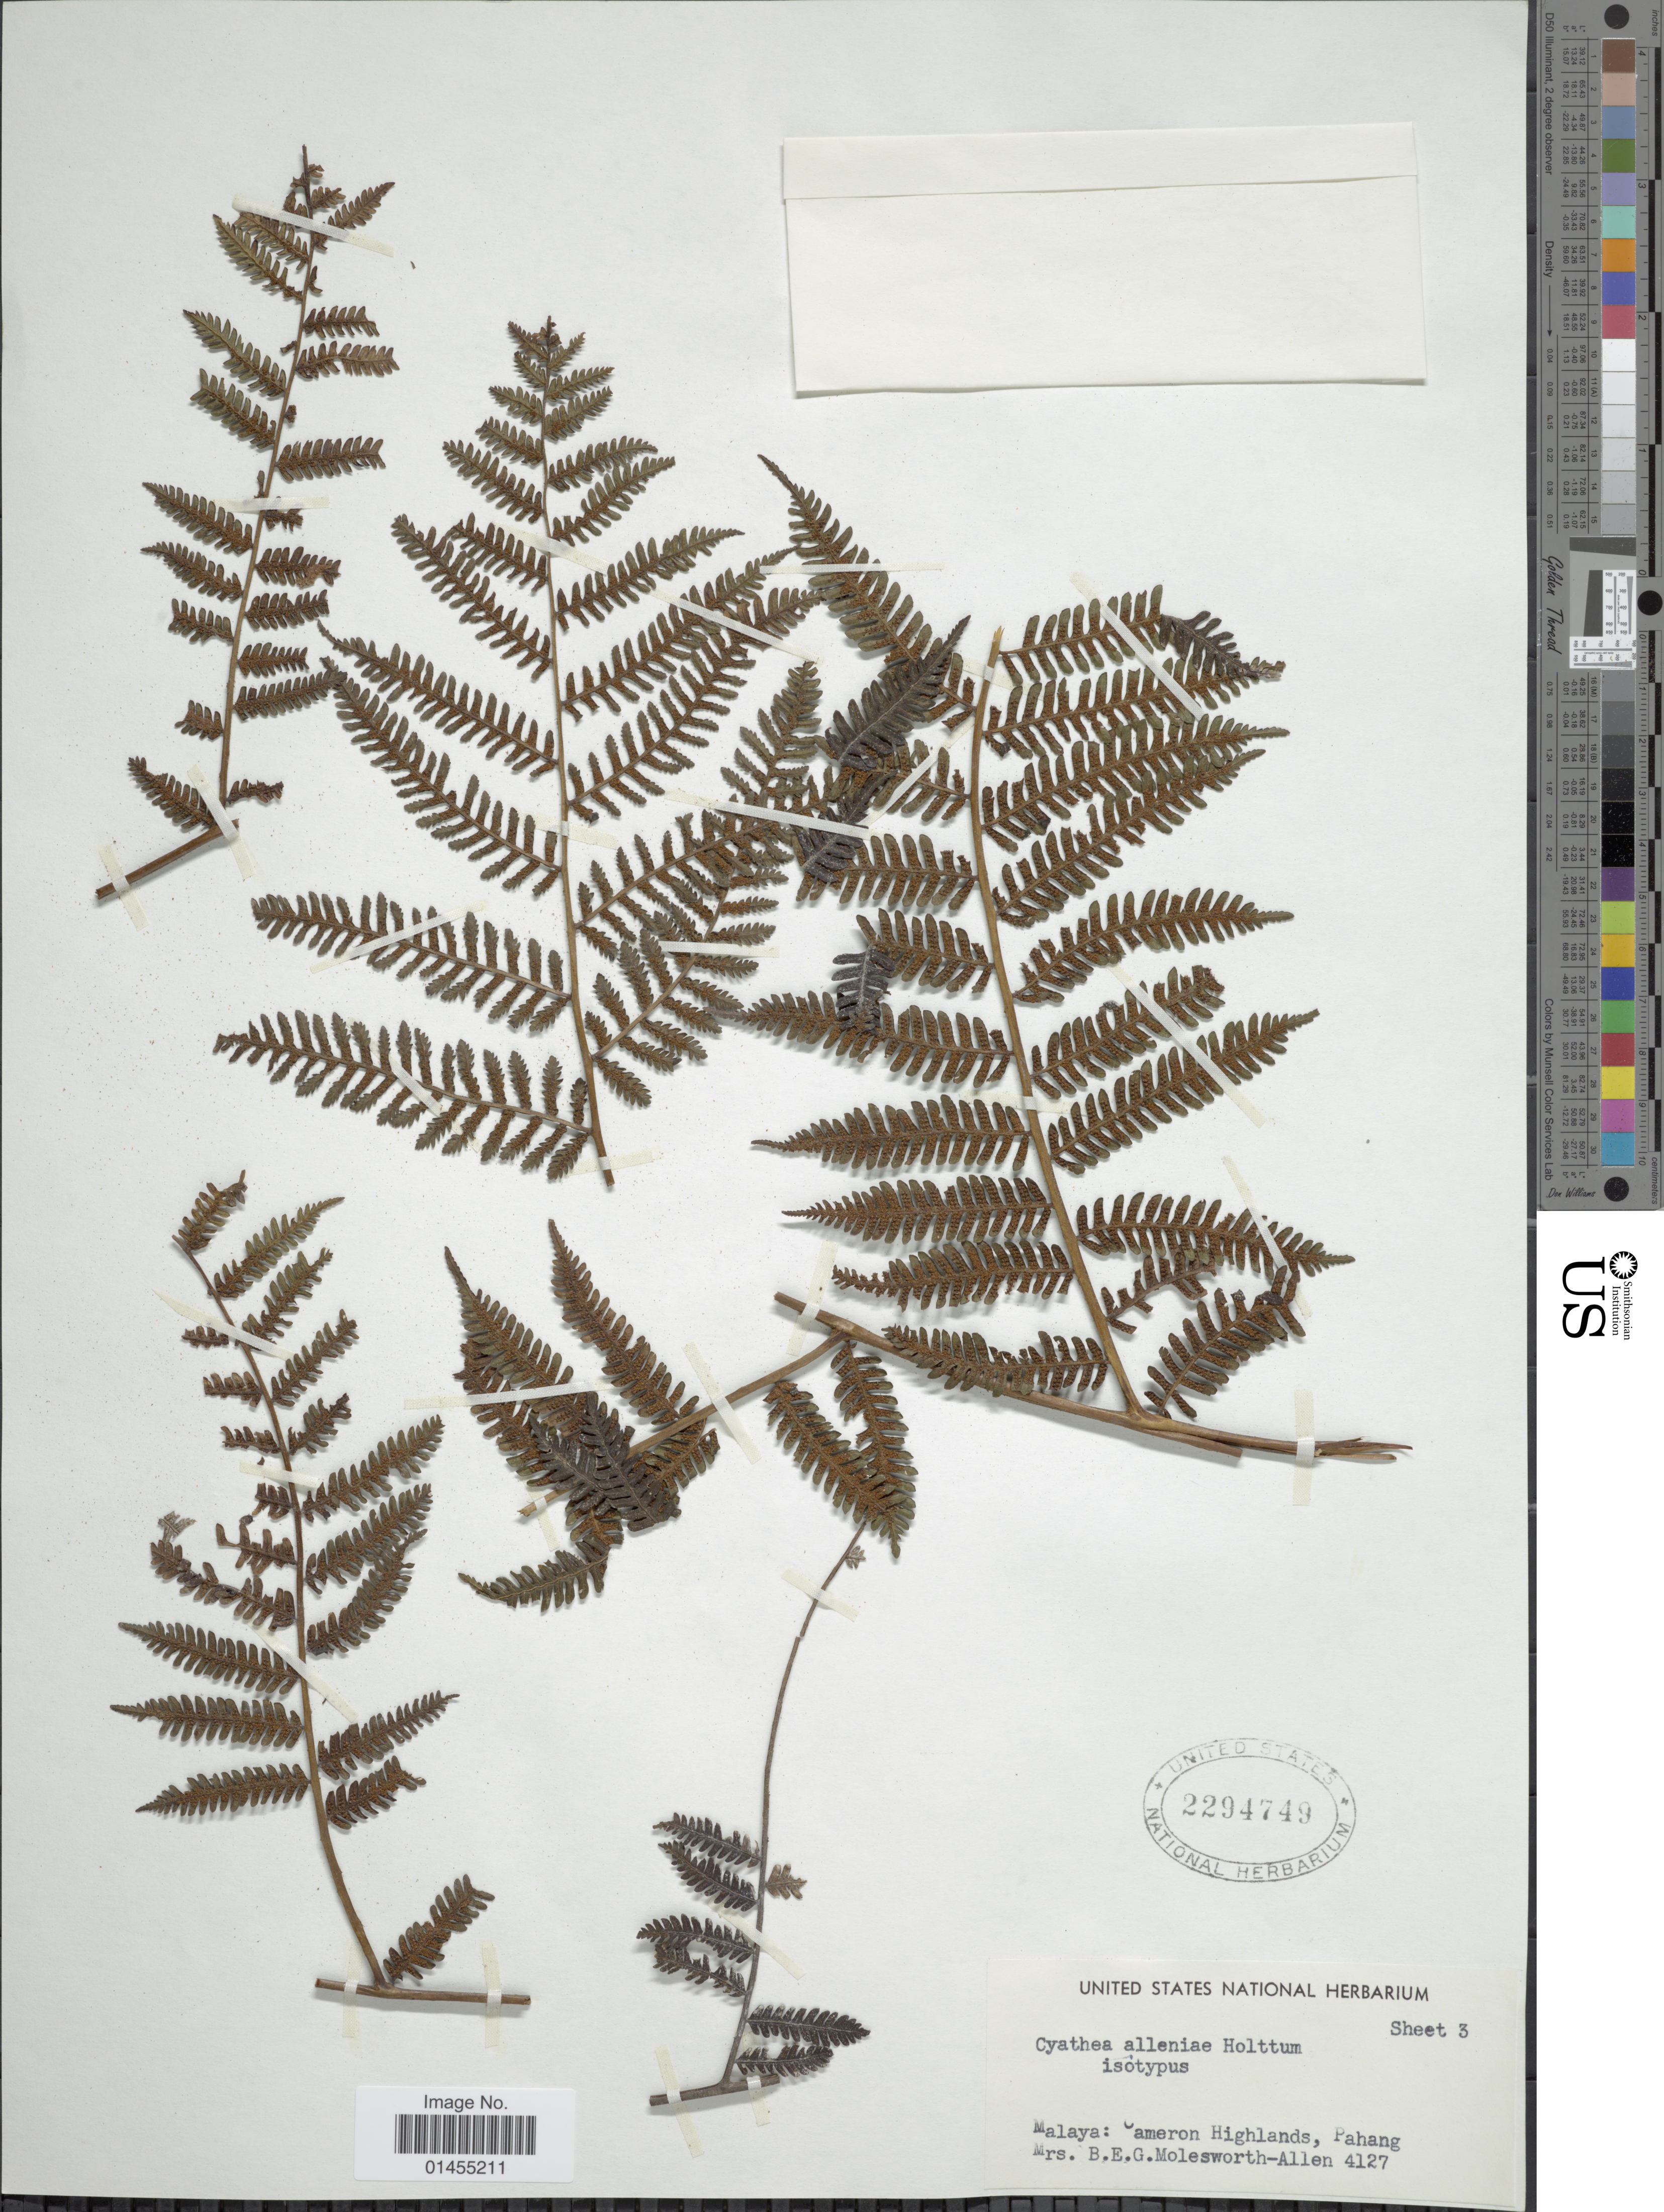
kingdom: Plantae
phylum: Tracheophyta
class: Polypodiopsida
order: Cyatheales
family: Cyatheaceae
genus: Alsophila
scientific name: Alsophila alleniae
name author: (Holttum) R.M. Tryon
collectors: Mrs. B. E. G. Molesworth-Allen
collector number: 4127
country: Malaysia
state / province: Pahang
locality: Malaya, Cameron Highlands.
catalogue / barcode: US 2294749